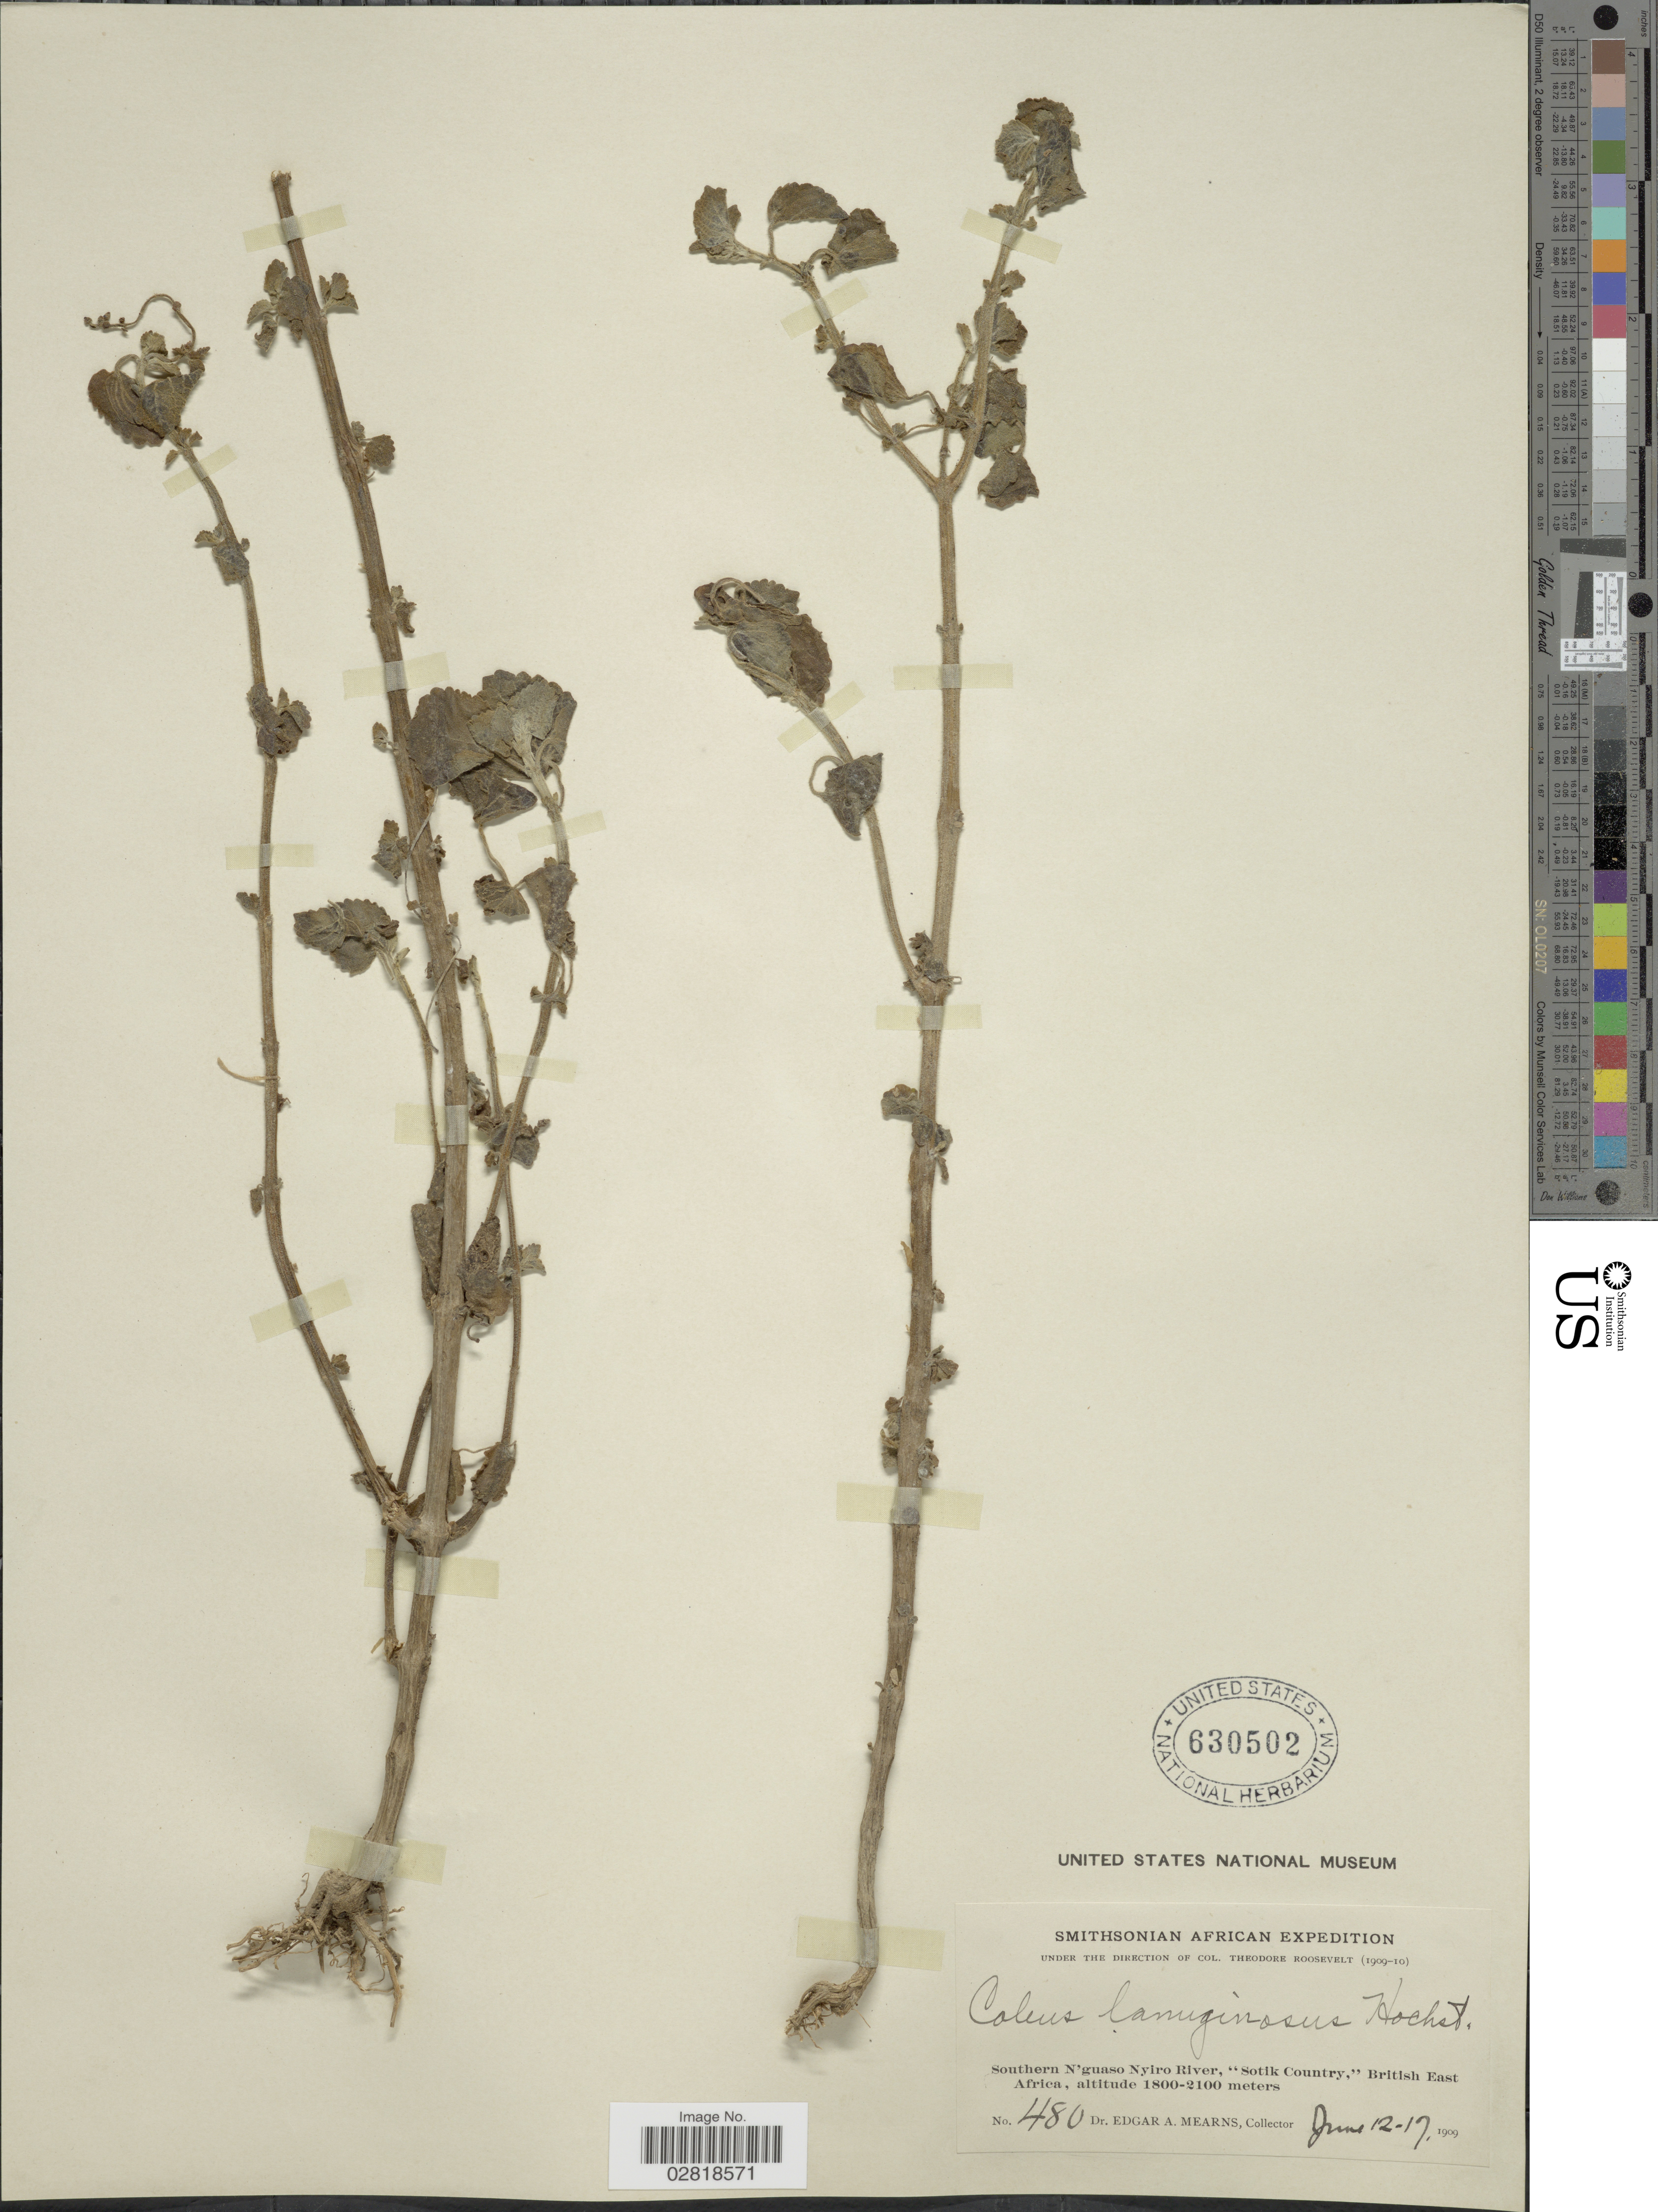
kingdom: Plantae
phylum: Tracheophyta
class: Magnoliopsida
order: Lamiales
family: Lamiaceae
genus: Plectranthus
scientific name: Plectranthus lanuginosus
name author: (Hochst. ex Benth.) Agnew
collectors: E. A. Mearns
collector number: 480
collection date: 1909-06-12/1909-06-17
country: Kenya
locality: Southern N'guaso Nyiro River, "Sotik Country", British East Africa.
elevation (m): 1800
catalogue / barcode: US 630502